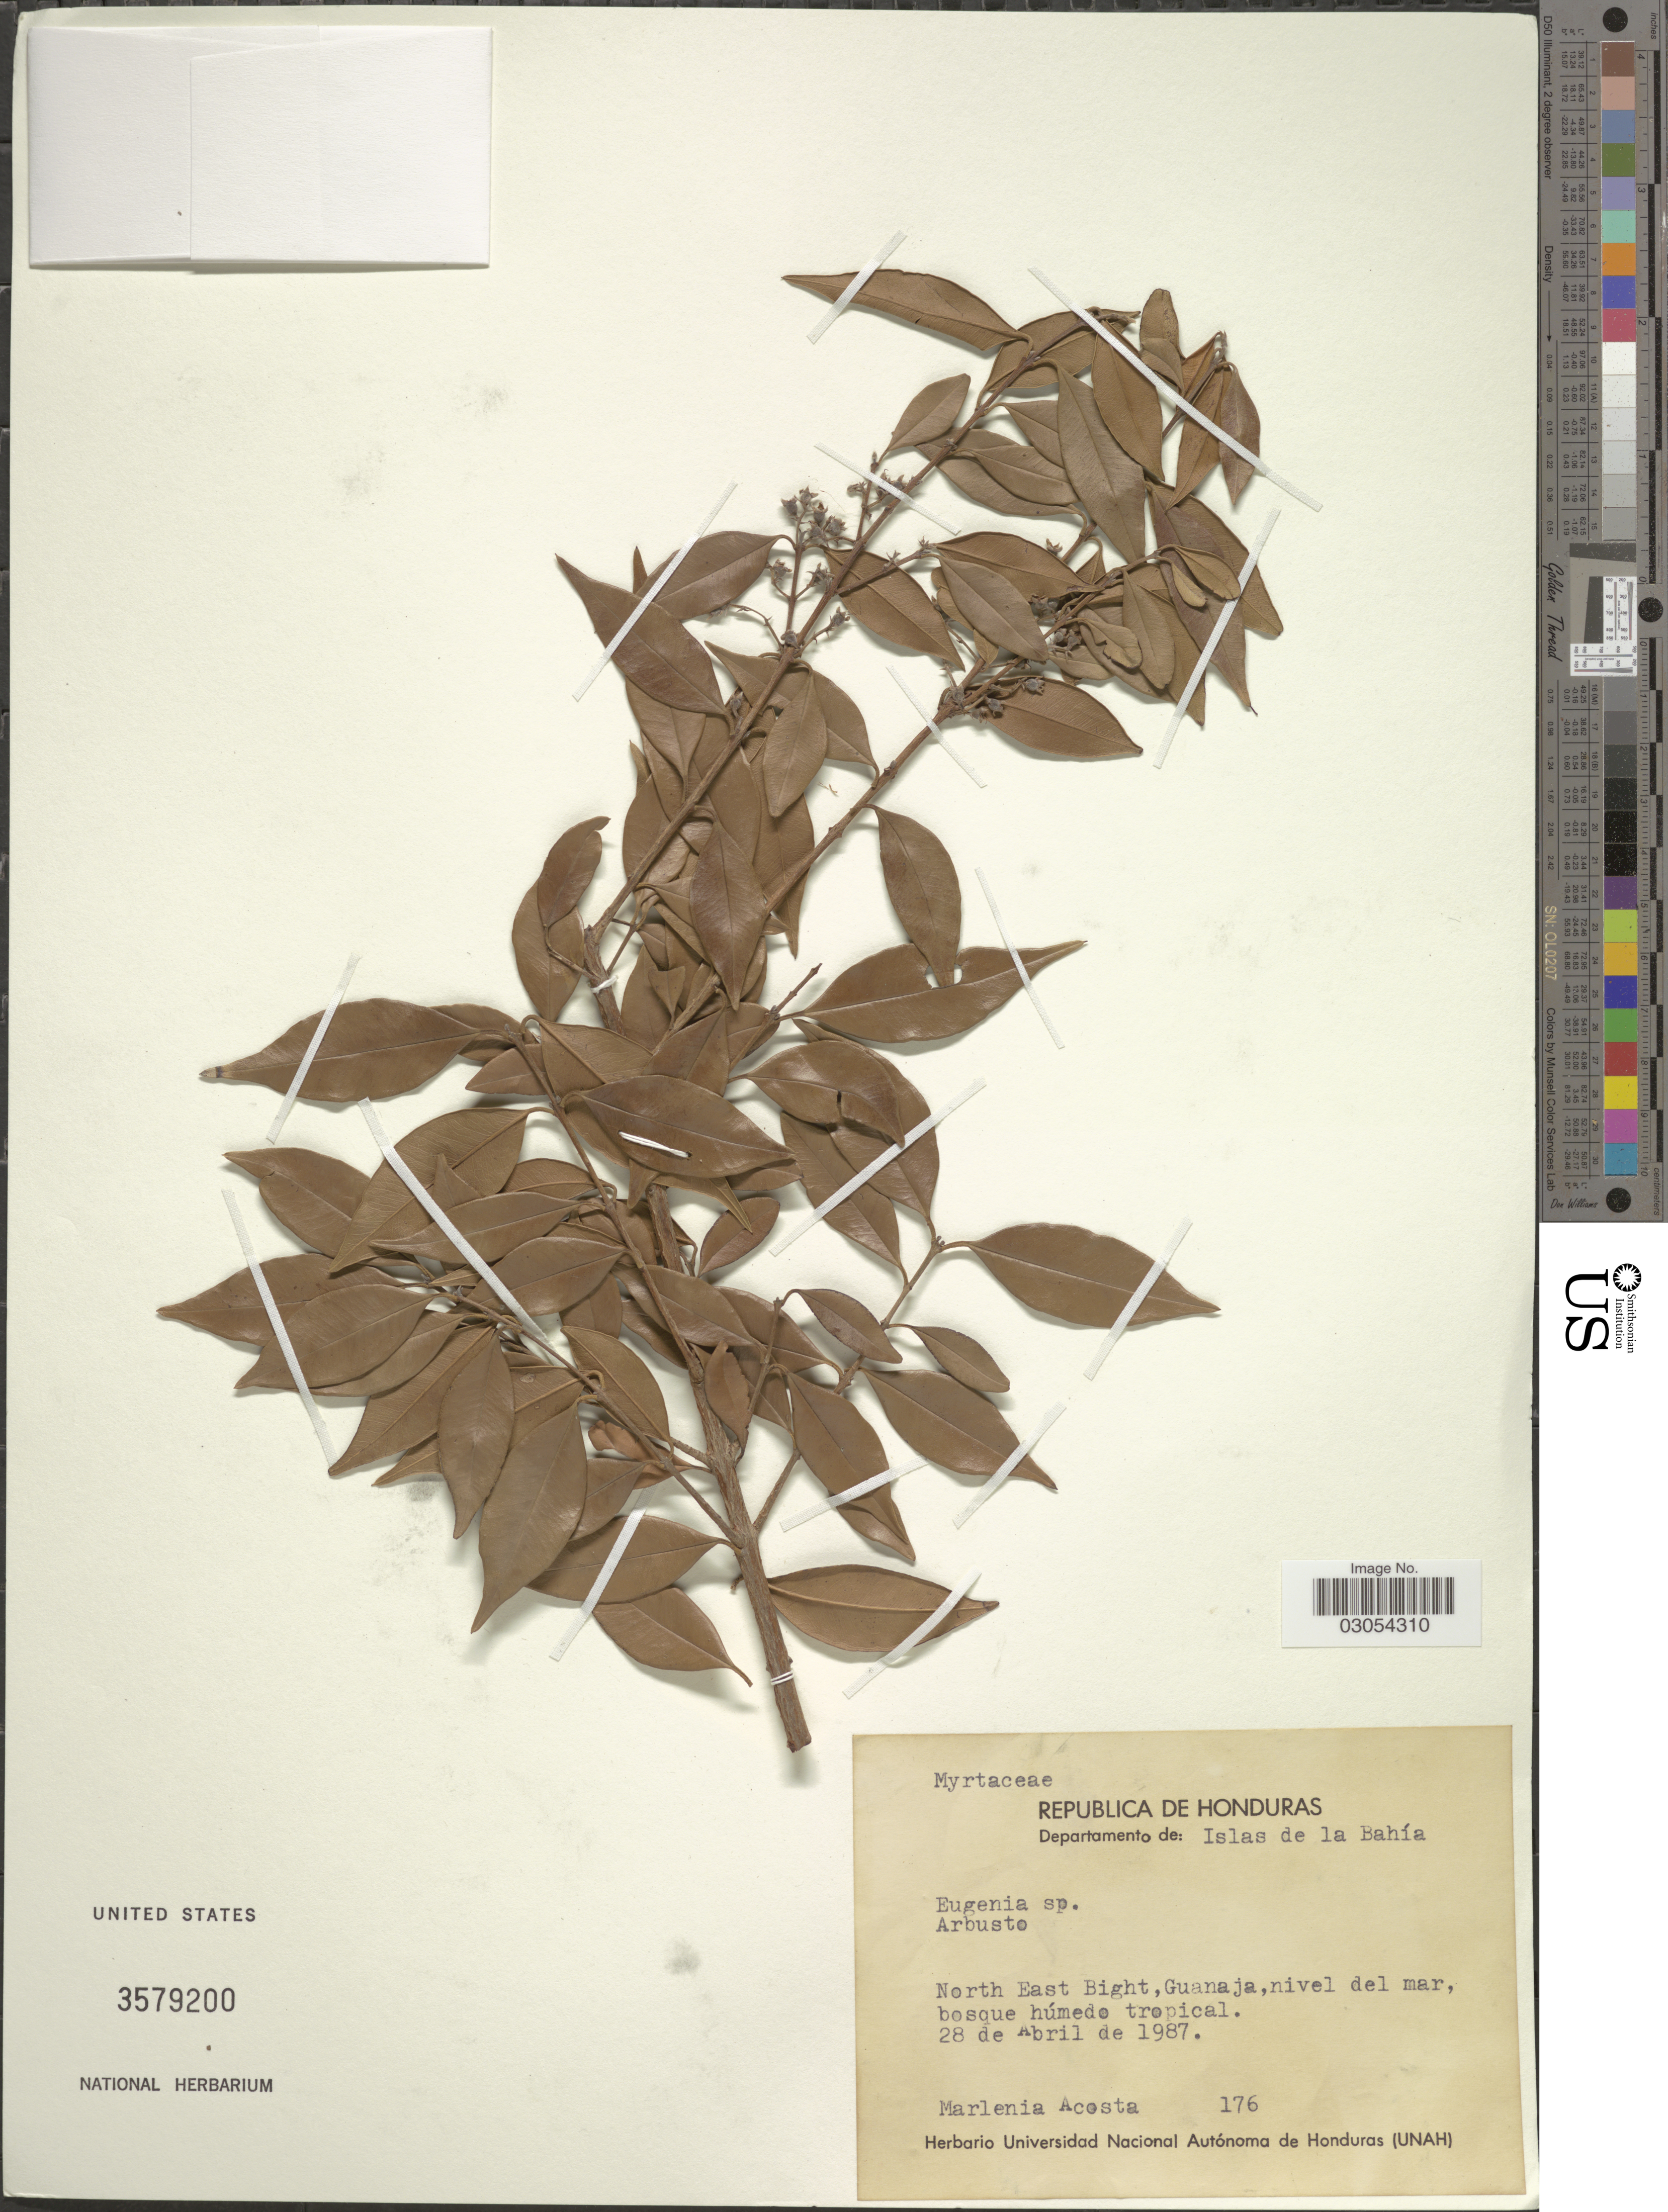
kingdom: Plantae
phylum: Tracheophyta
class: Magnoliopsida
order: Myrtales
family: Myrtaceae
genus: Eugenia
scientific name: Eugenia sp.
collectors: M. Acosta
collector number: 176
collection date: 1987-04-28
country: Honduras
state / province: Islas de la Bahía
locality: Departamento de: Islas de la Bahía. North East Bight, Guanaja, nivel del mar, bosque húmedo tropical.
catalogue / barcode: US 3579200